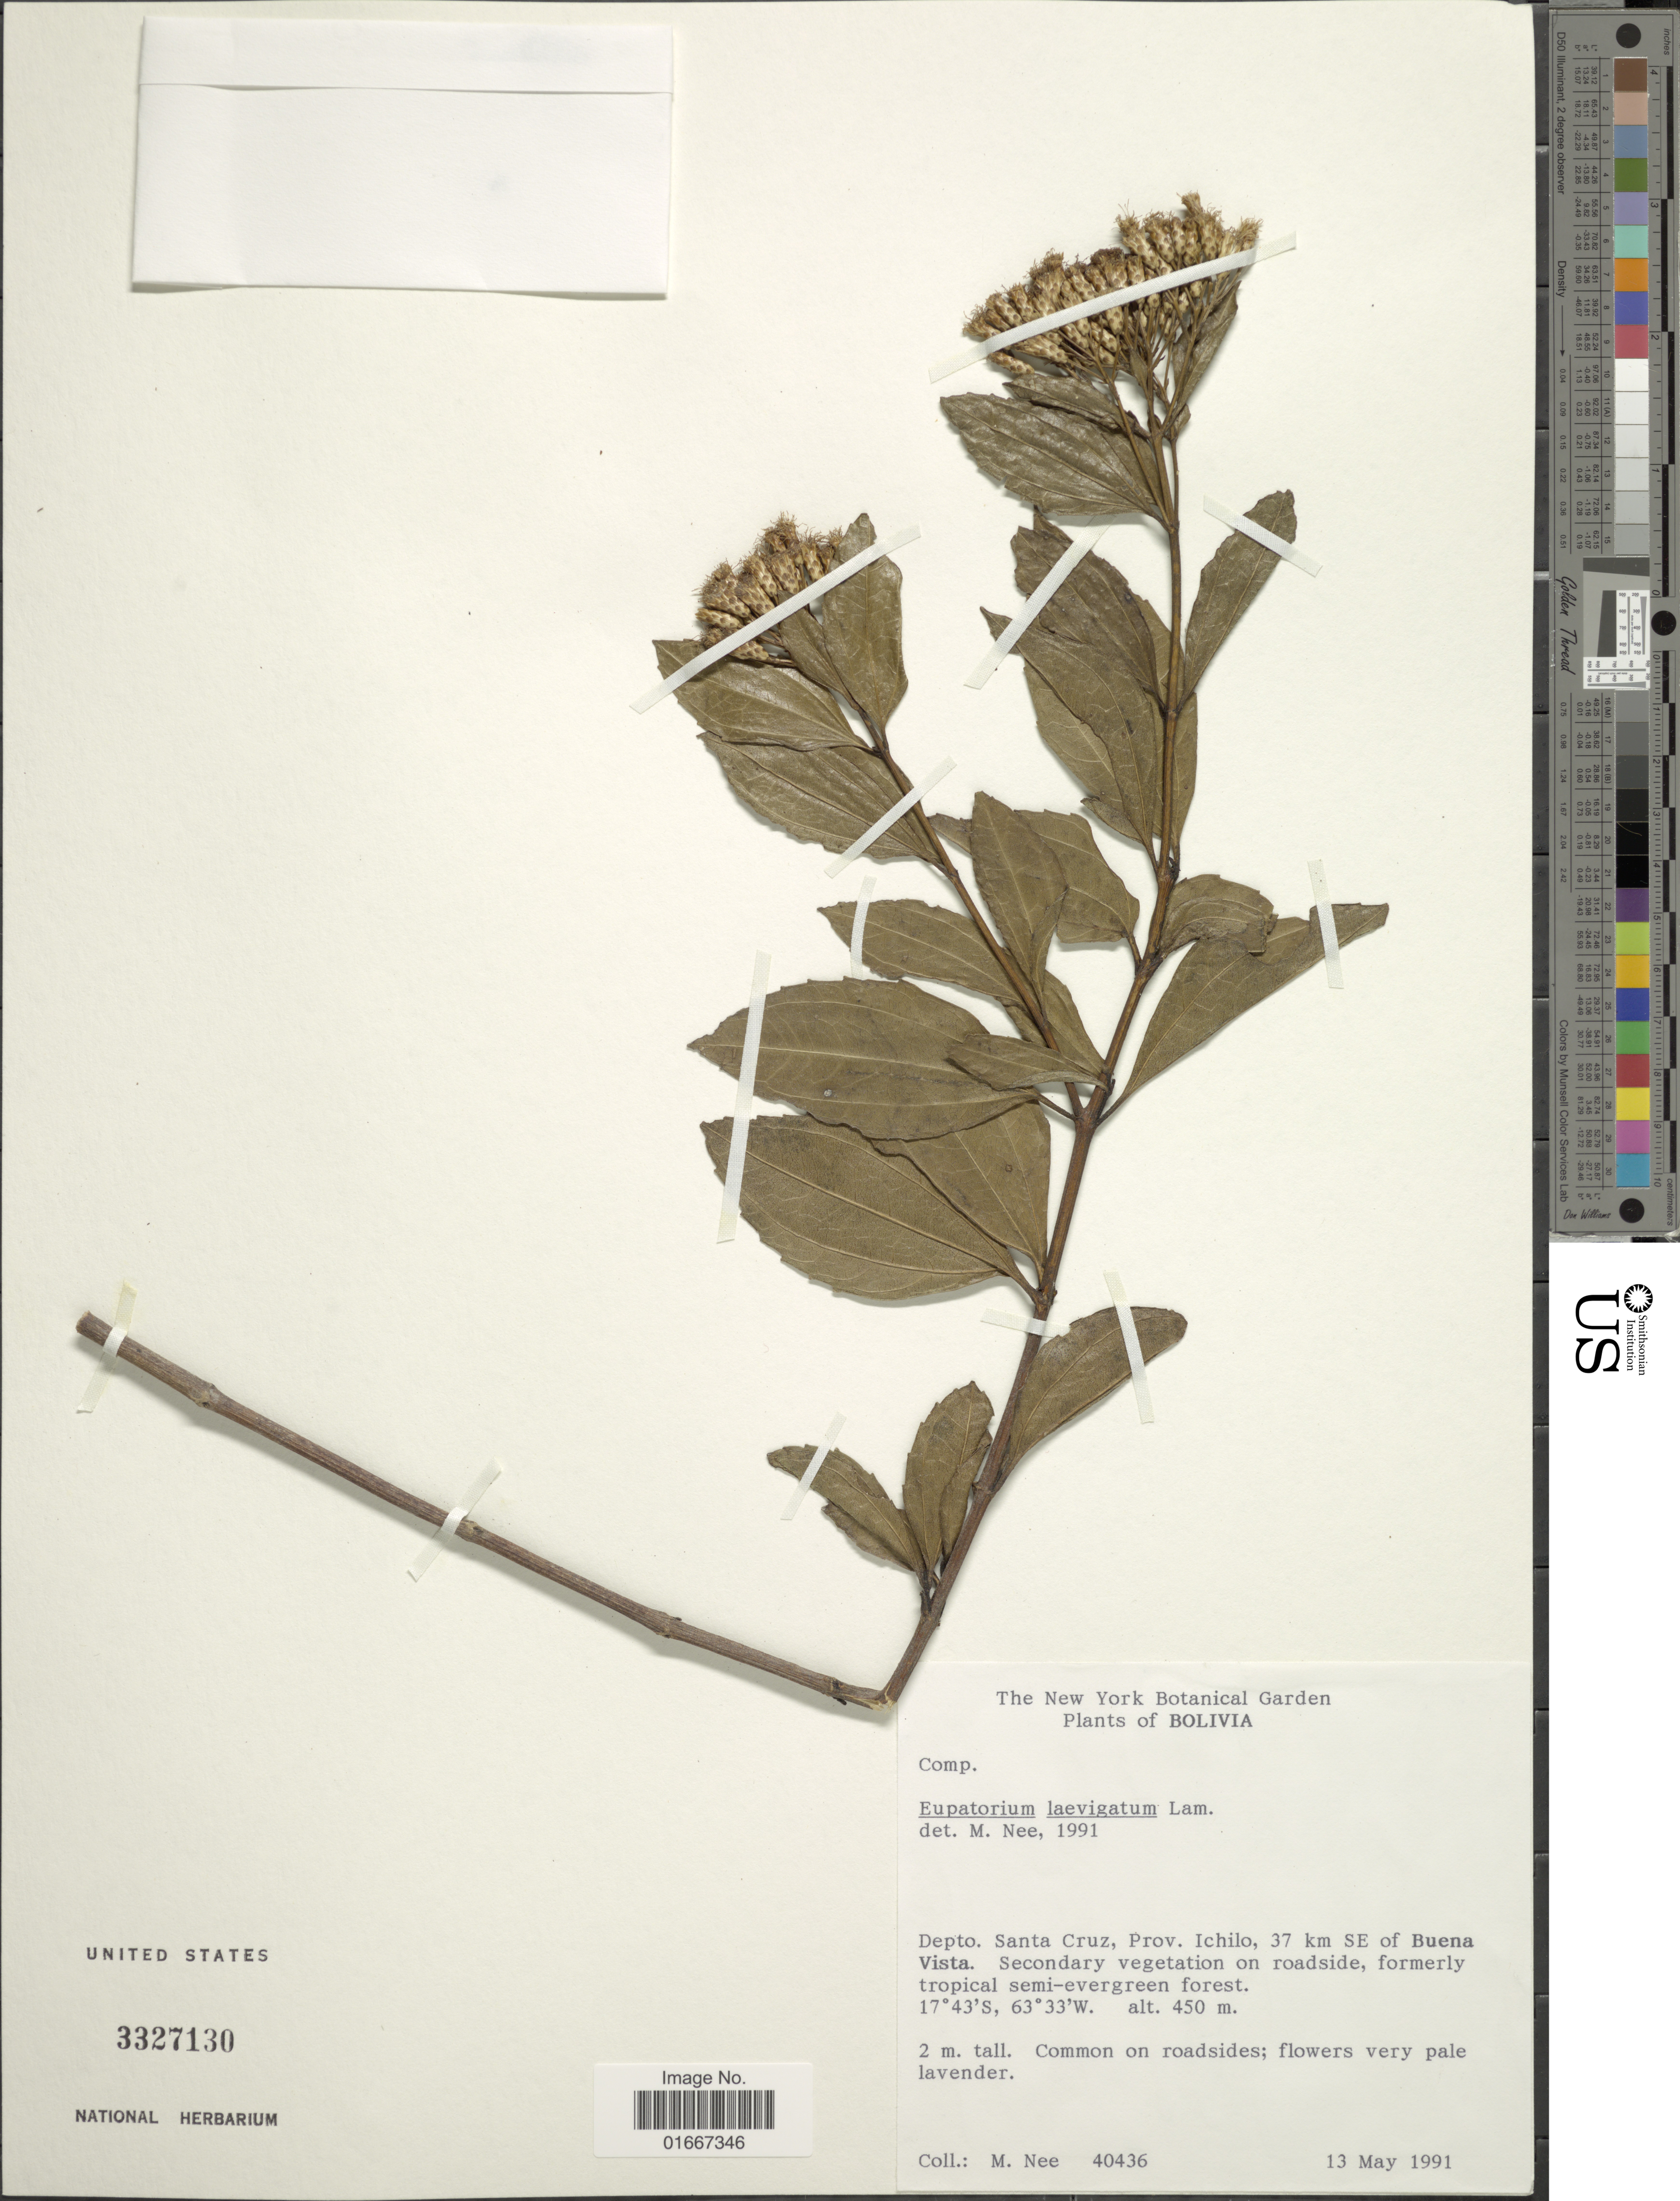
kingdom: Plantae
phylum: Tracheophyta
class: Magnoliopsida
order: Asterales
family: Asteraceae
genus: Chromolaena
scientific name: Chromolaena laevigata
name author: (Lam.) R.M. King & H. Rob.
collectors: M. Nee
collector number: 40436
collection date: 1991-05-13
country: Bolivia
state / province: Santa Cruz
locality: Prov. Ichilo, 37 km SE of BUena Vista. Secodary vegetation on roadside, formerly tropical semi-evergeen forest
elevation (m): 450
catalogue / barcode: US 3327130